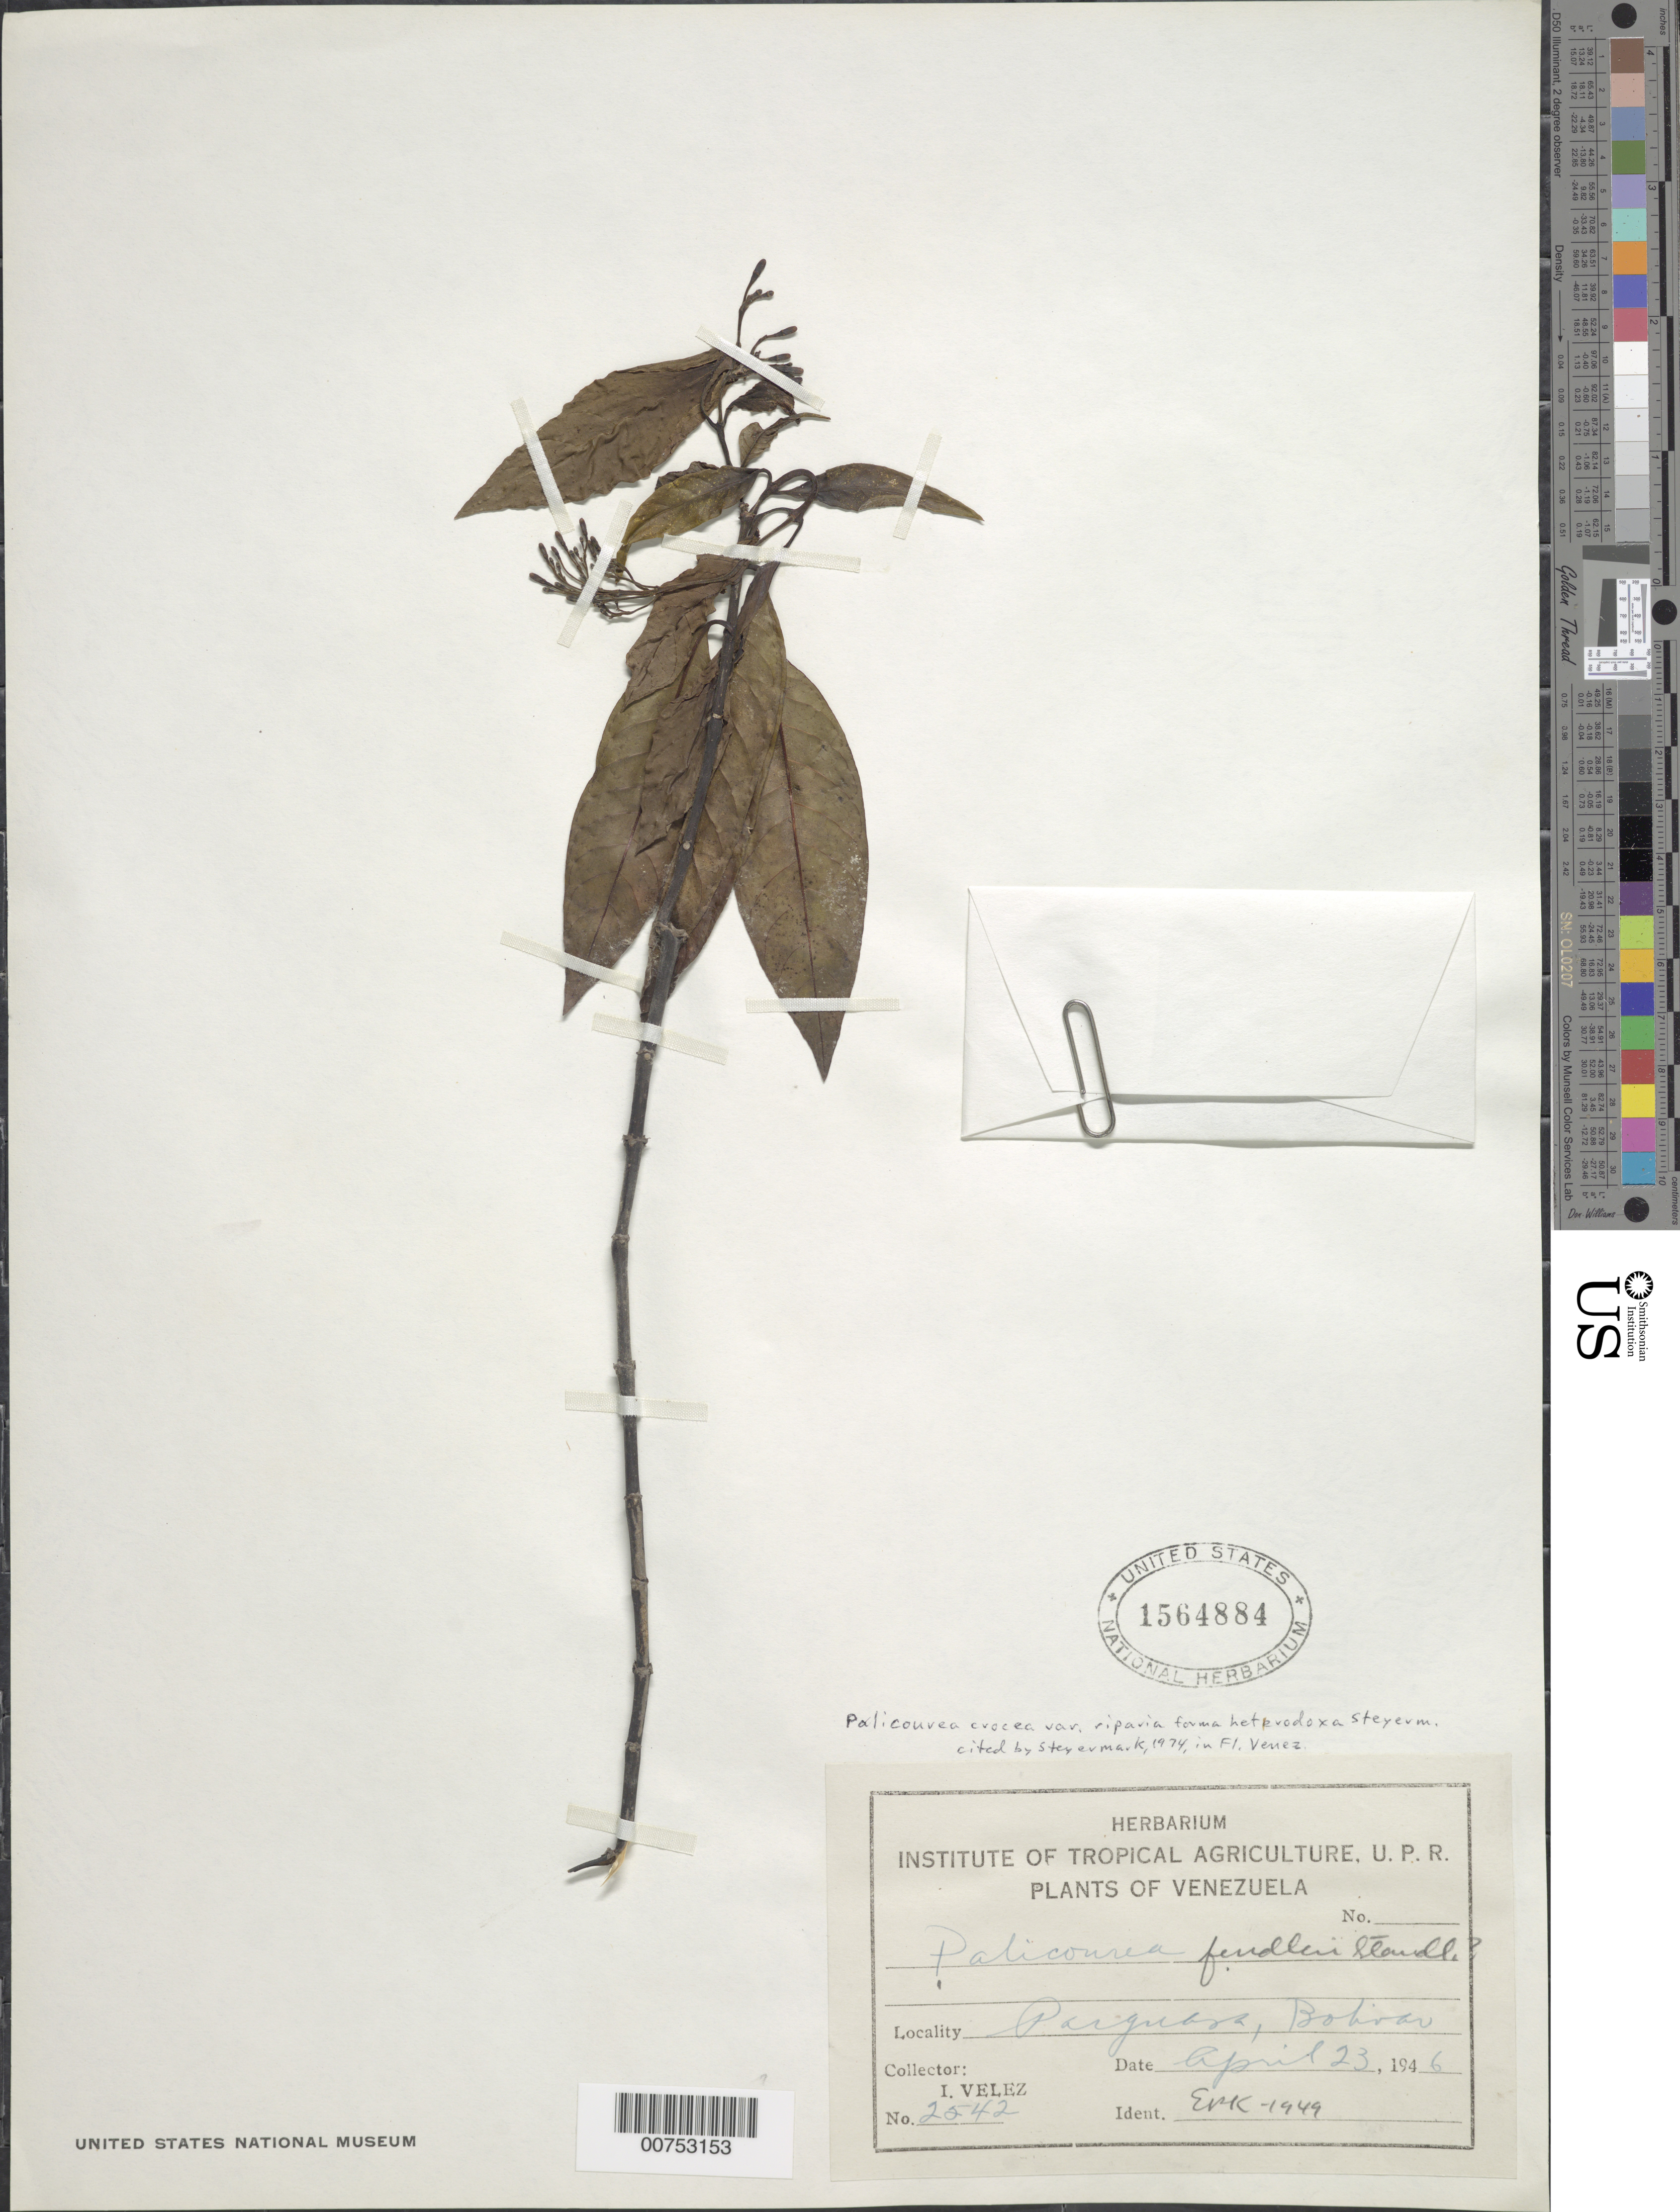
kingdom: Plantae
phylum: Tracheophyta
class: Magnoliopsida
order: Gentianales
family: Rubiaceae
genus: Palicourea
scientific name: Palicourea crocea var. riparia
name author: (Benth.) Griseb.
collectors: I. Velez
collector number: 2542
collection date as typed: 23-Apr-46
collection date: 1946-04-23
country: Venezuela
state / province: Bolívar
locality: Parguasa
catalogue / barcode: US 1564884